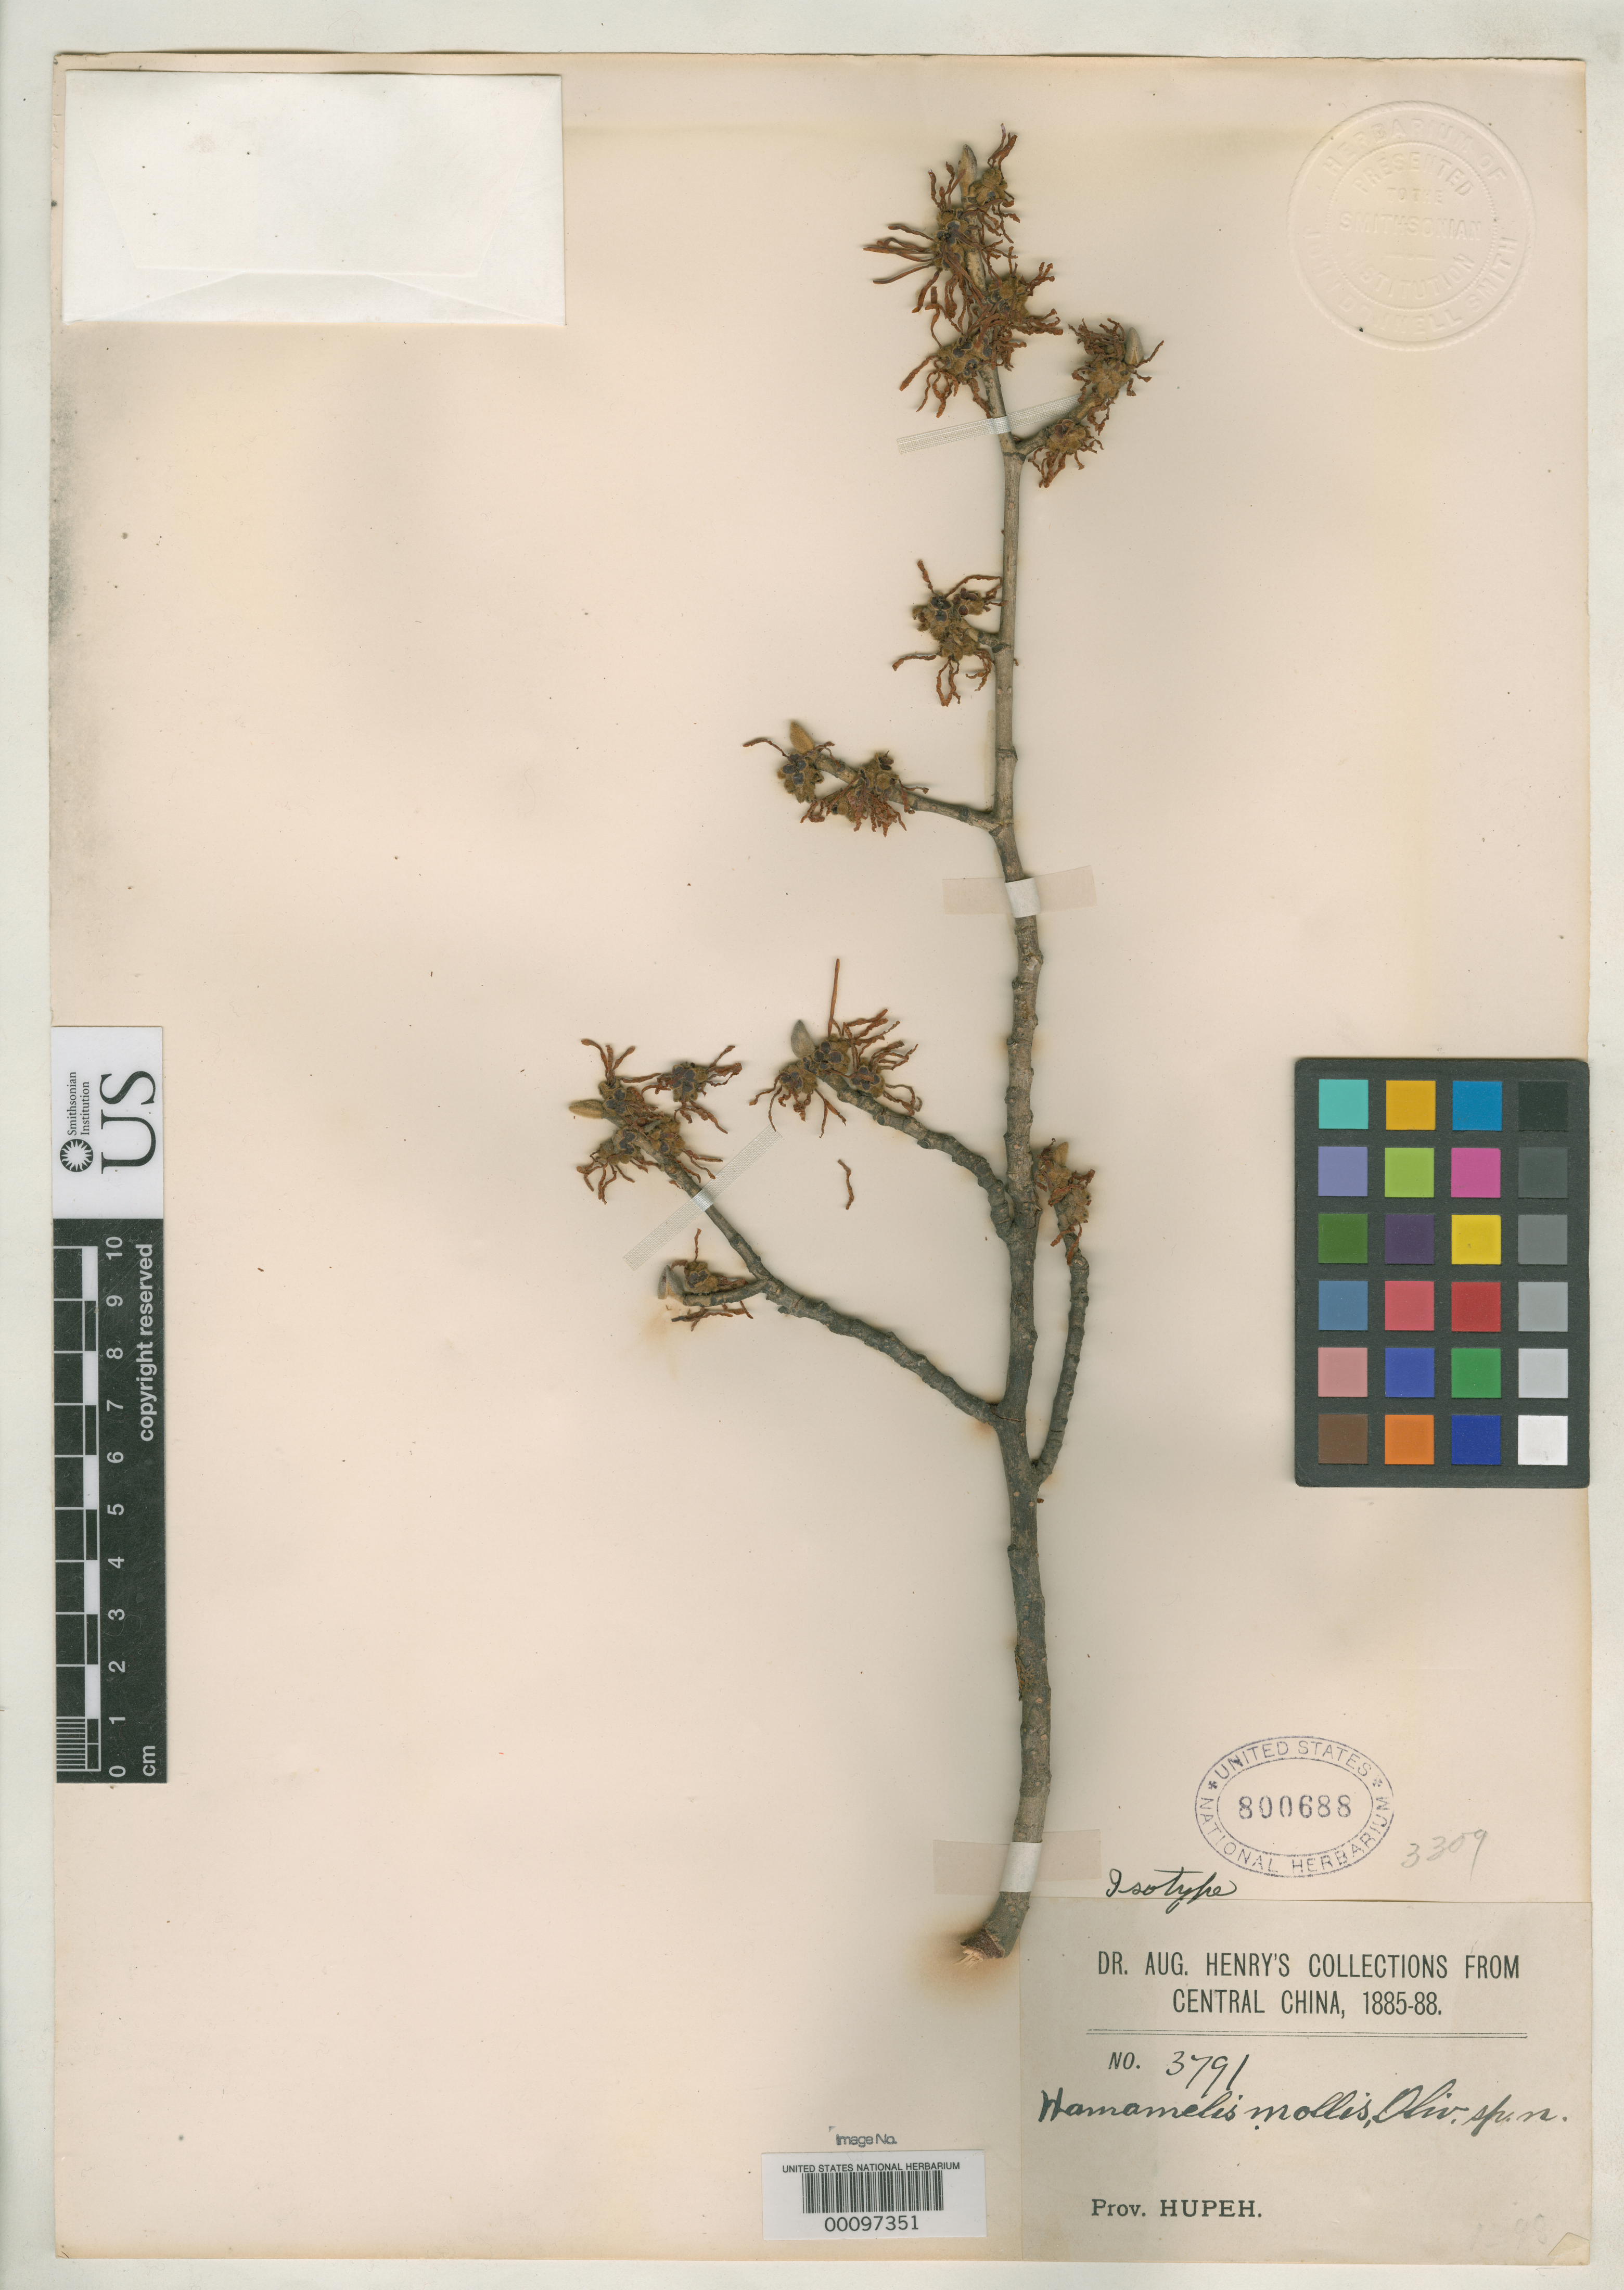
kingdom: Plantae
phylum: Tracheophyta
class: Magnoliopsida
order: Saxifragales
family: Hamamelidaceae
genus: Hamamelis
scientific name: Hamamelis mollis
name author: Oliv.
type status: Isotype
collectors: A. Henry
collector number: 3791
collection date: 1885/1888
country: China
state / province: Hubei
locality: Central China. Prov. Hupeh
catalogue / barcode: US 800688